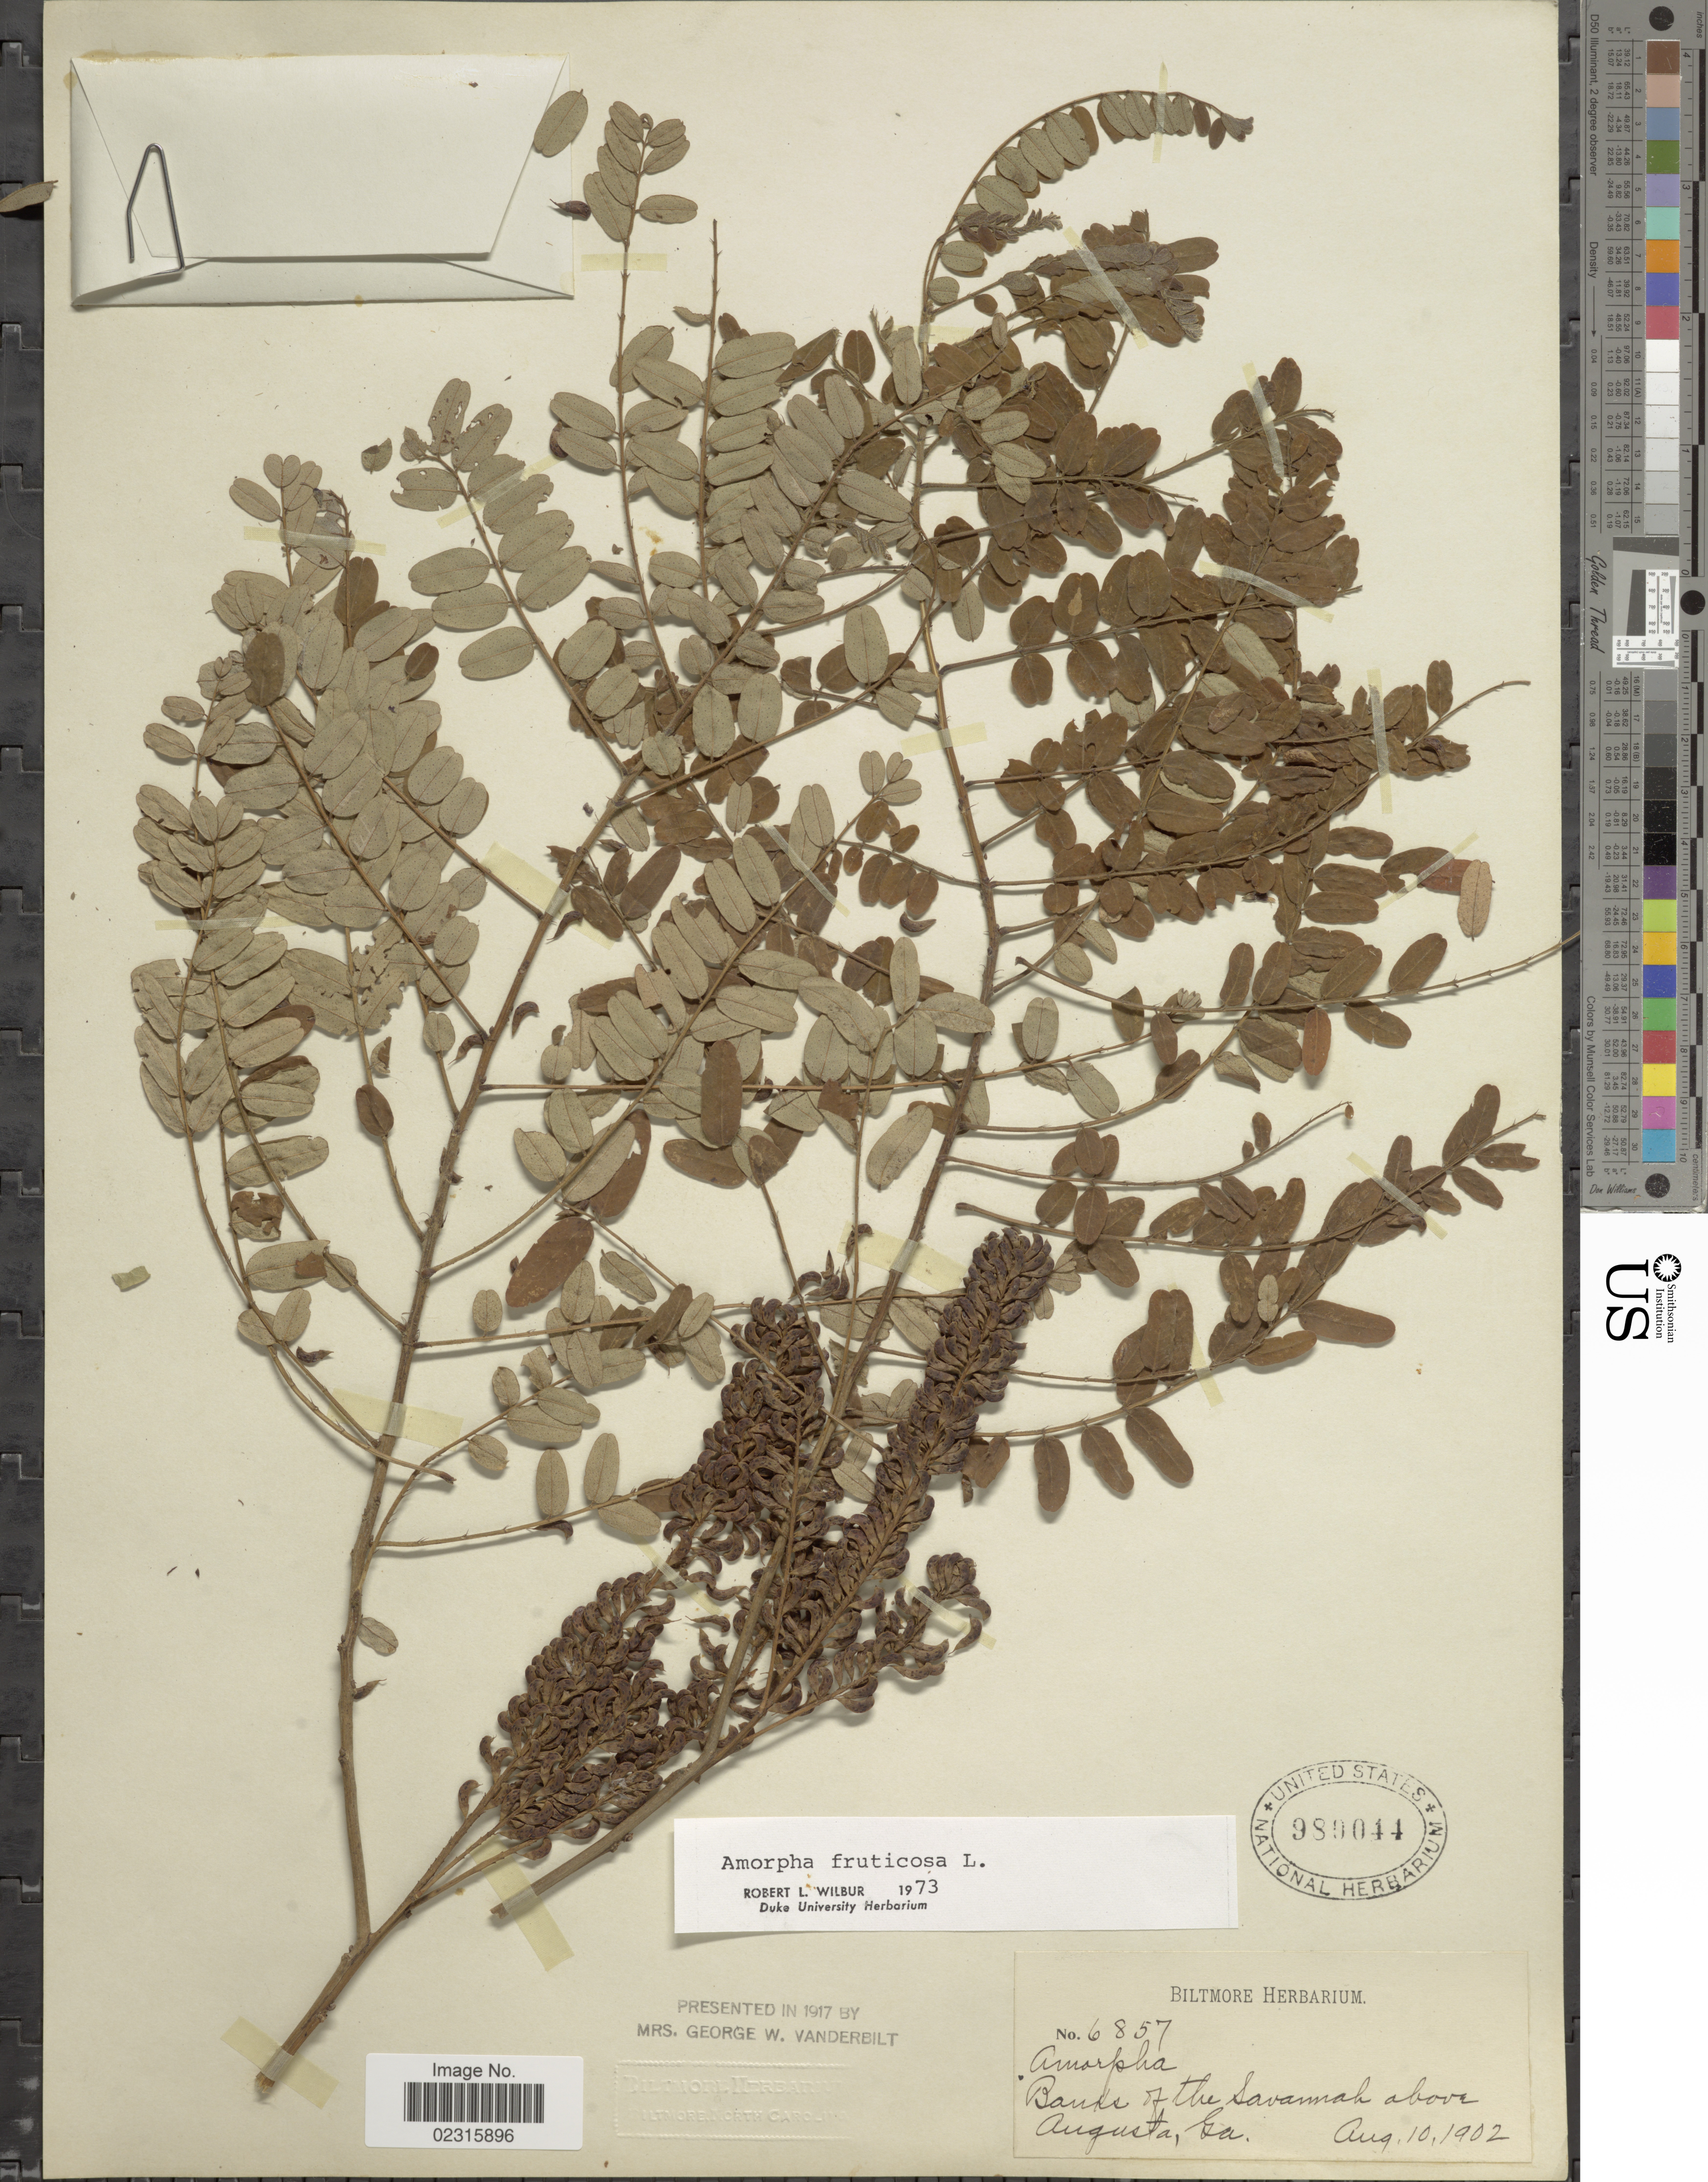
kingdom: Plantae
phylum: Tracheophyta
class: Magnoliopsida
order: Fabales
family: Fabaceae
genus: Amorpha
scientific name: Amorpha fruticosa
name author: L.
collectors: ex herb. Biltmore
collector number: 6857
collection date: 1902-08-10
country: United States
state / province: Georgia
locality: Banks of the Savannah above Augusta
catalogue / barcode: US 980044